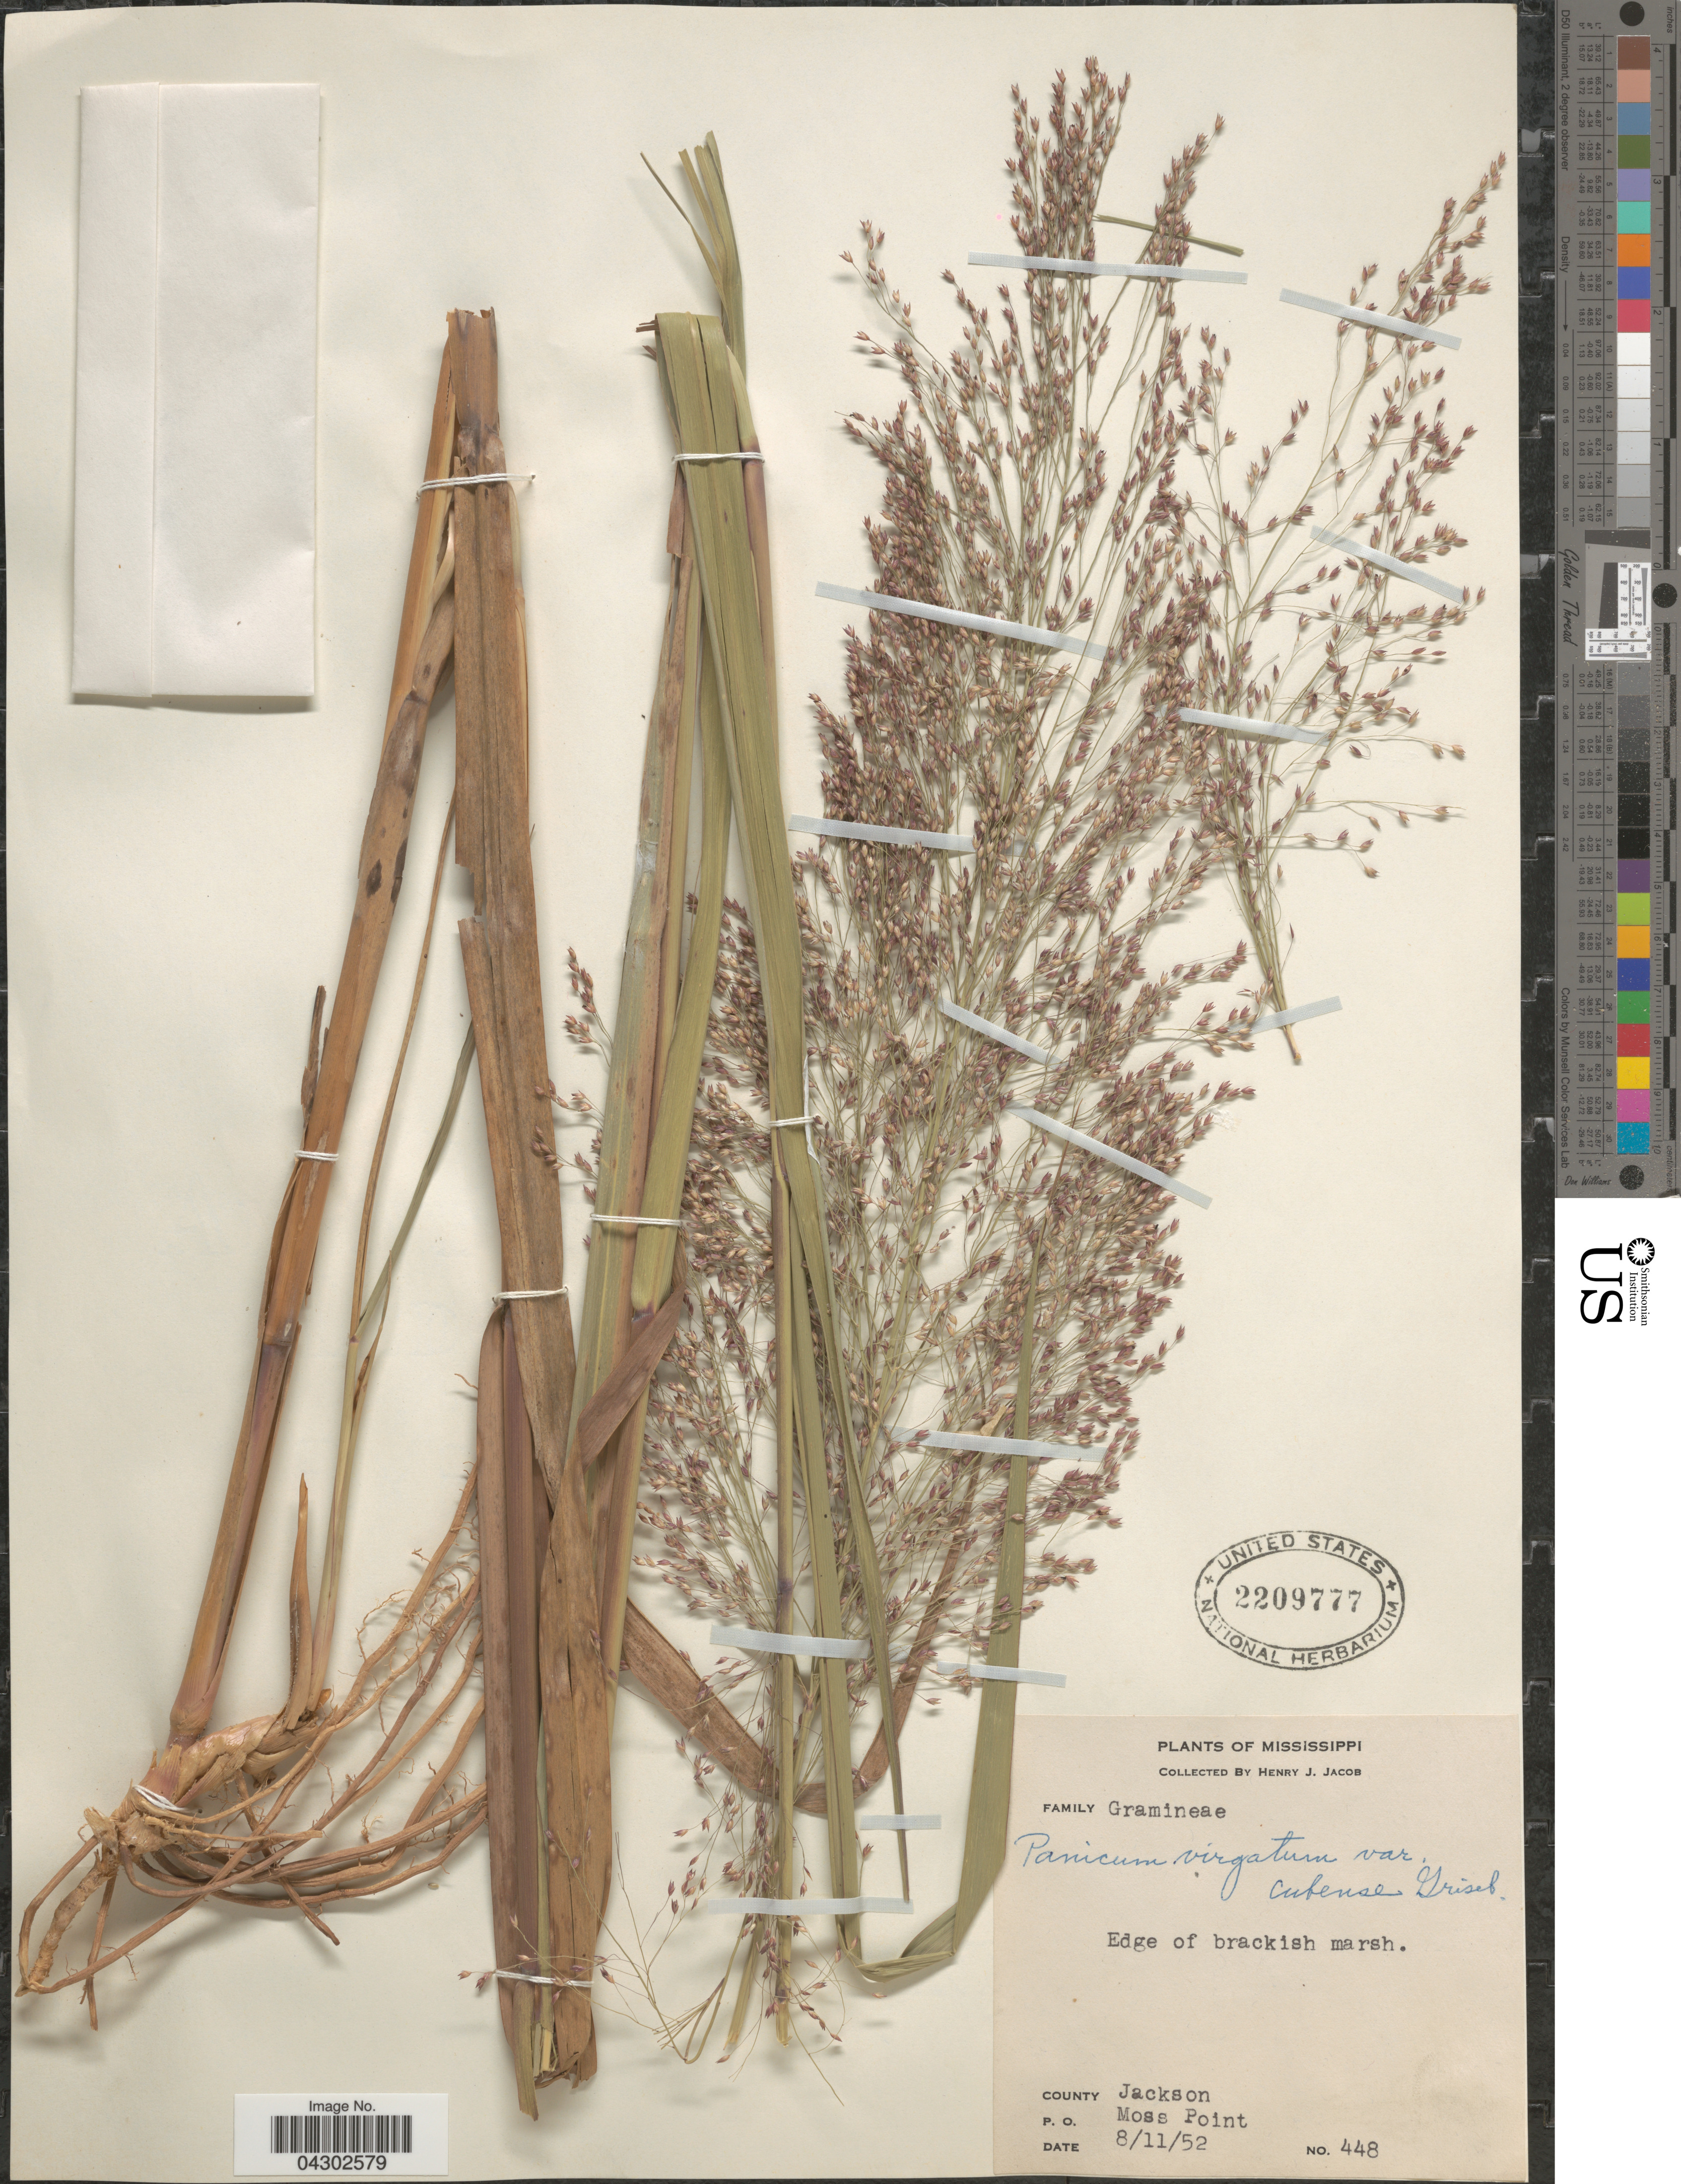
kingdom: Plantae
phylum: Tracheophyta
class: Liliopsida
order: Poales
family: Poaceae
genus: Panicum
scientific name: Panicum virgatum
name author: L.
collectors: H. Jacob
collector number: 448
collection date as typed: Transcribed d/m/y: 11/8/52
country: United States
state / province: Mississippi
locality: Edge of brackish marsh. County Jackson. P. O. Moss Point.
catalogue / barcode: US 2209777